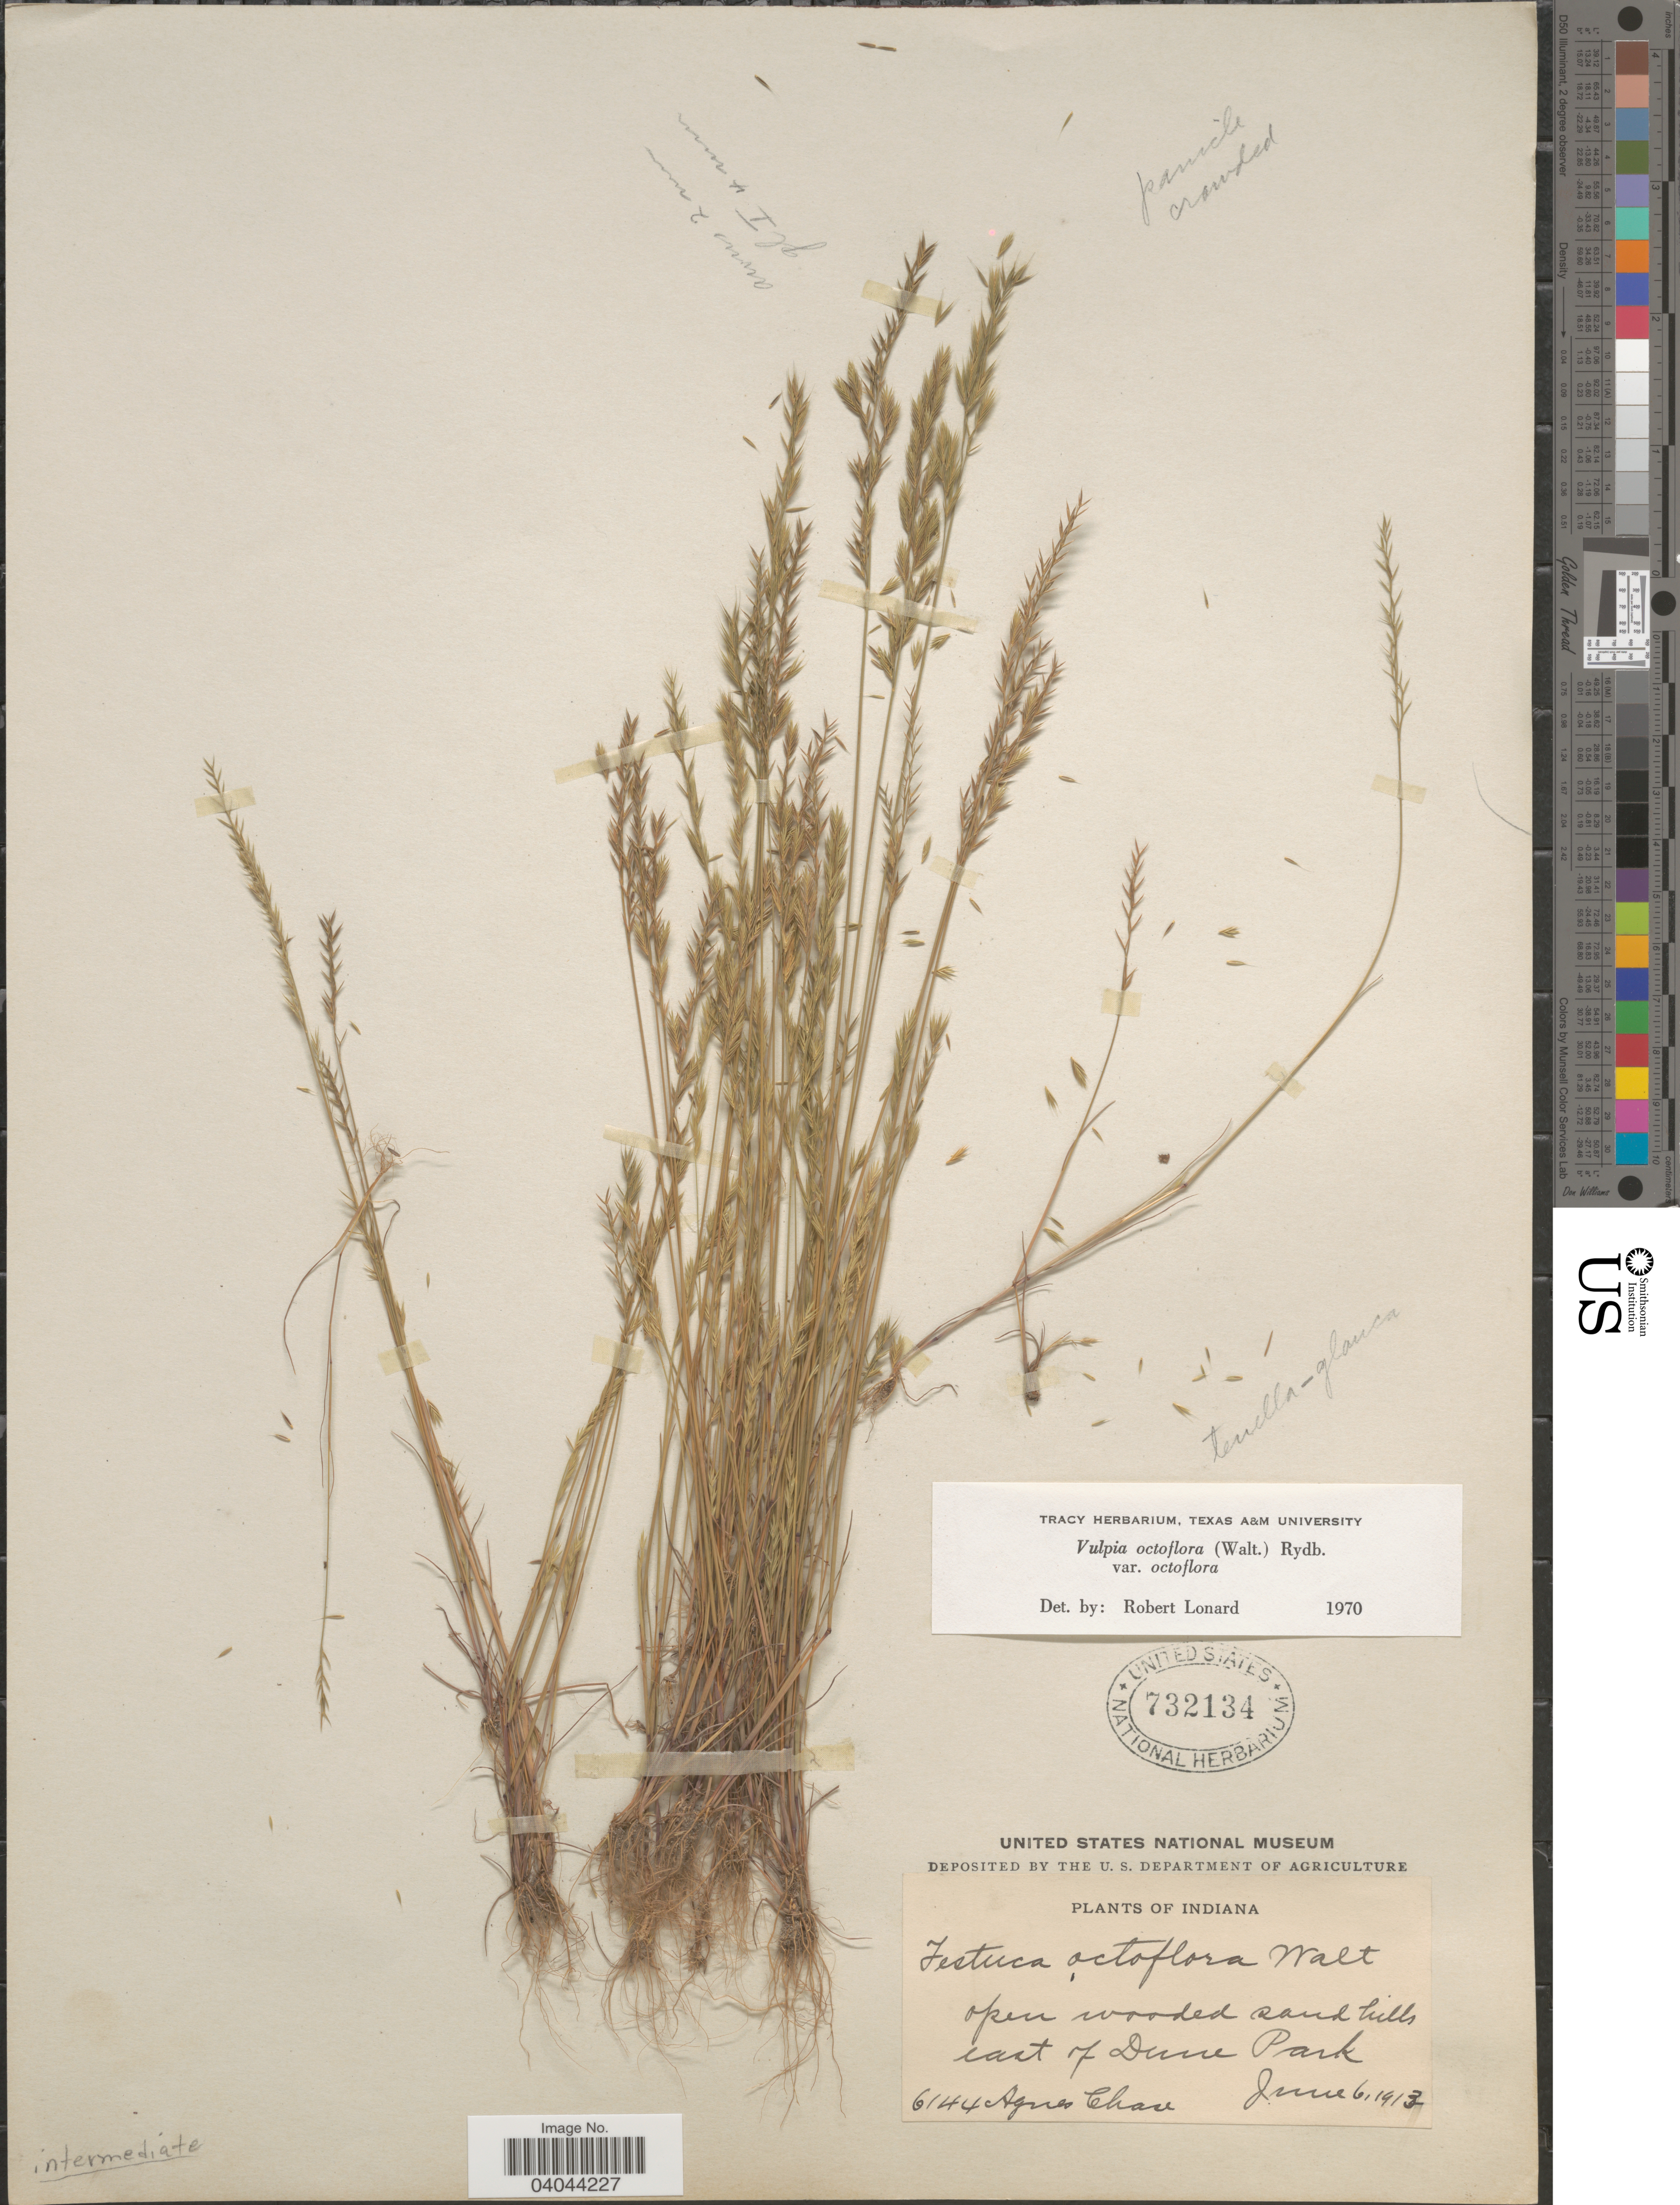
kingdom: Plantae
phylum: Tracheophyta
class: Liliopsida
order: Poales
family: Poaceae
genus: Festuca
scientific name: Festuca octoflora var. octoflora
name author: Walter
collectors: A. Chase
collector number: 6144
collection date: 1913-06-06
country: United States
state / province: Indiana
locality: East of Dune Park.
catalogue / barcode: US 732134